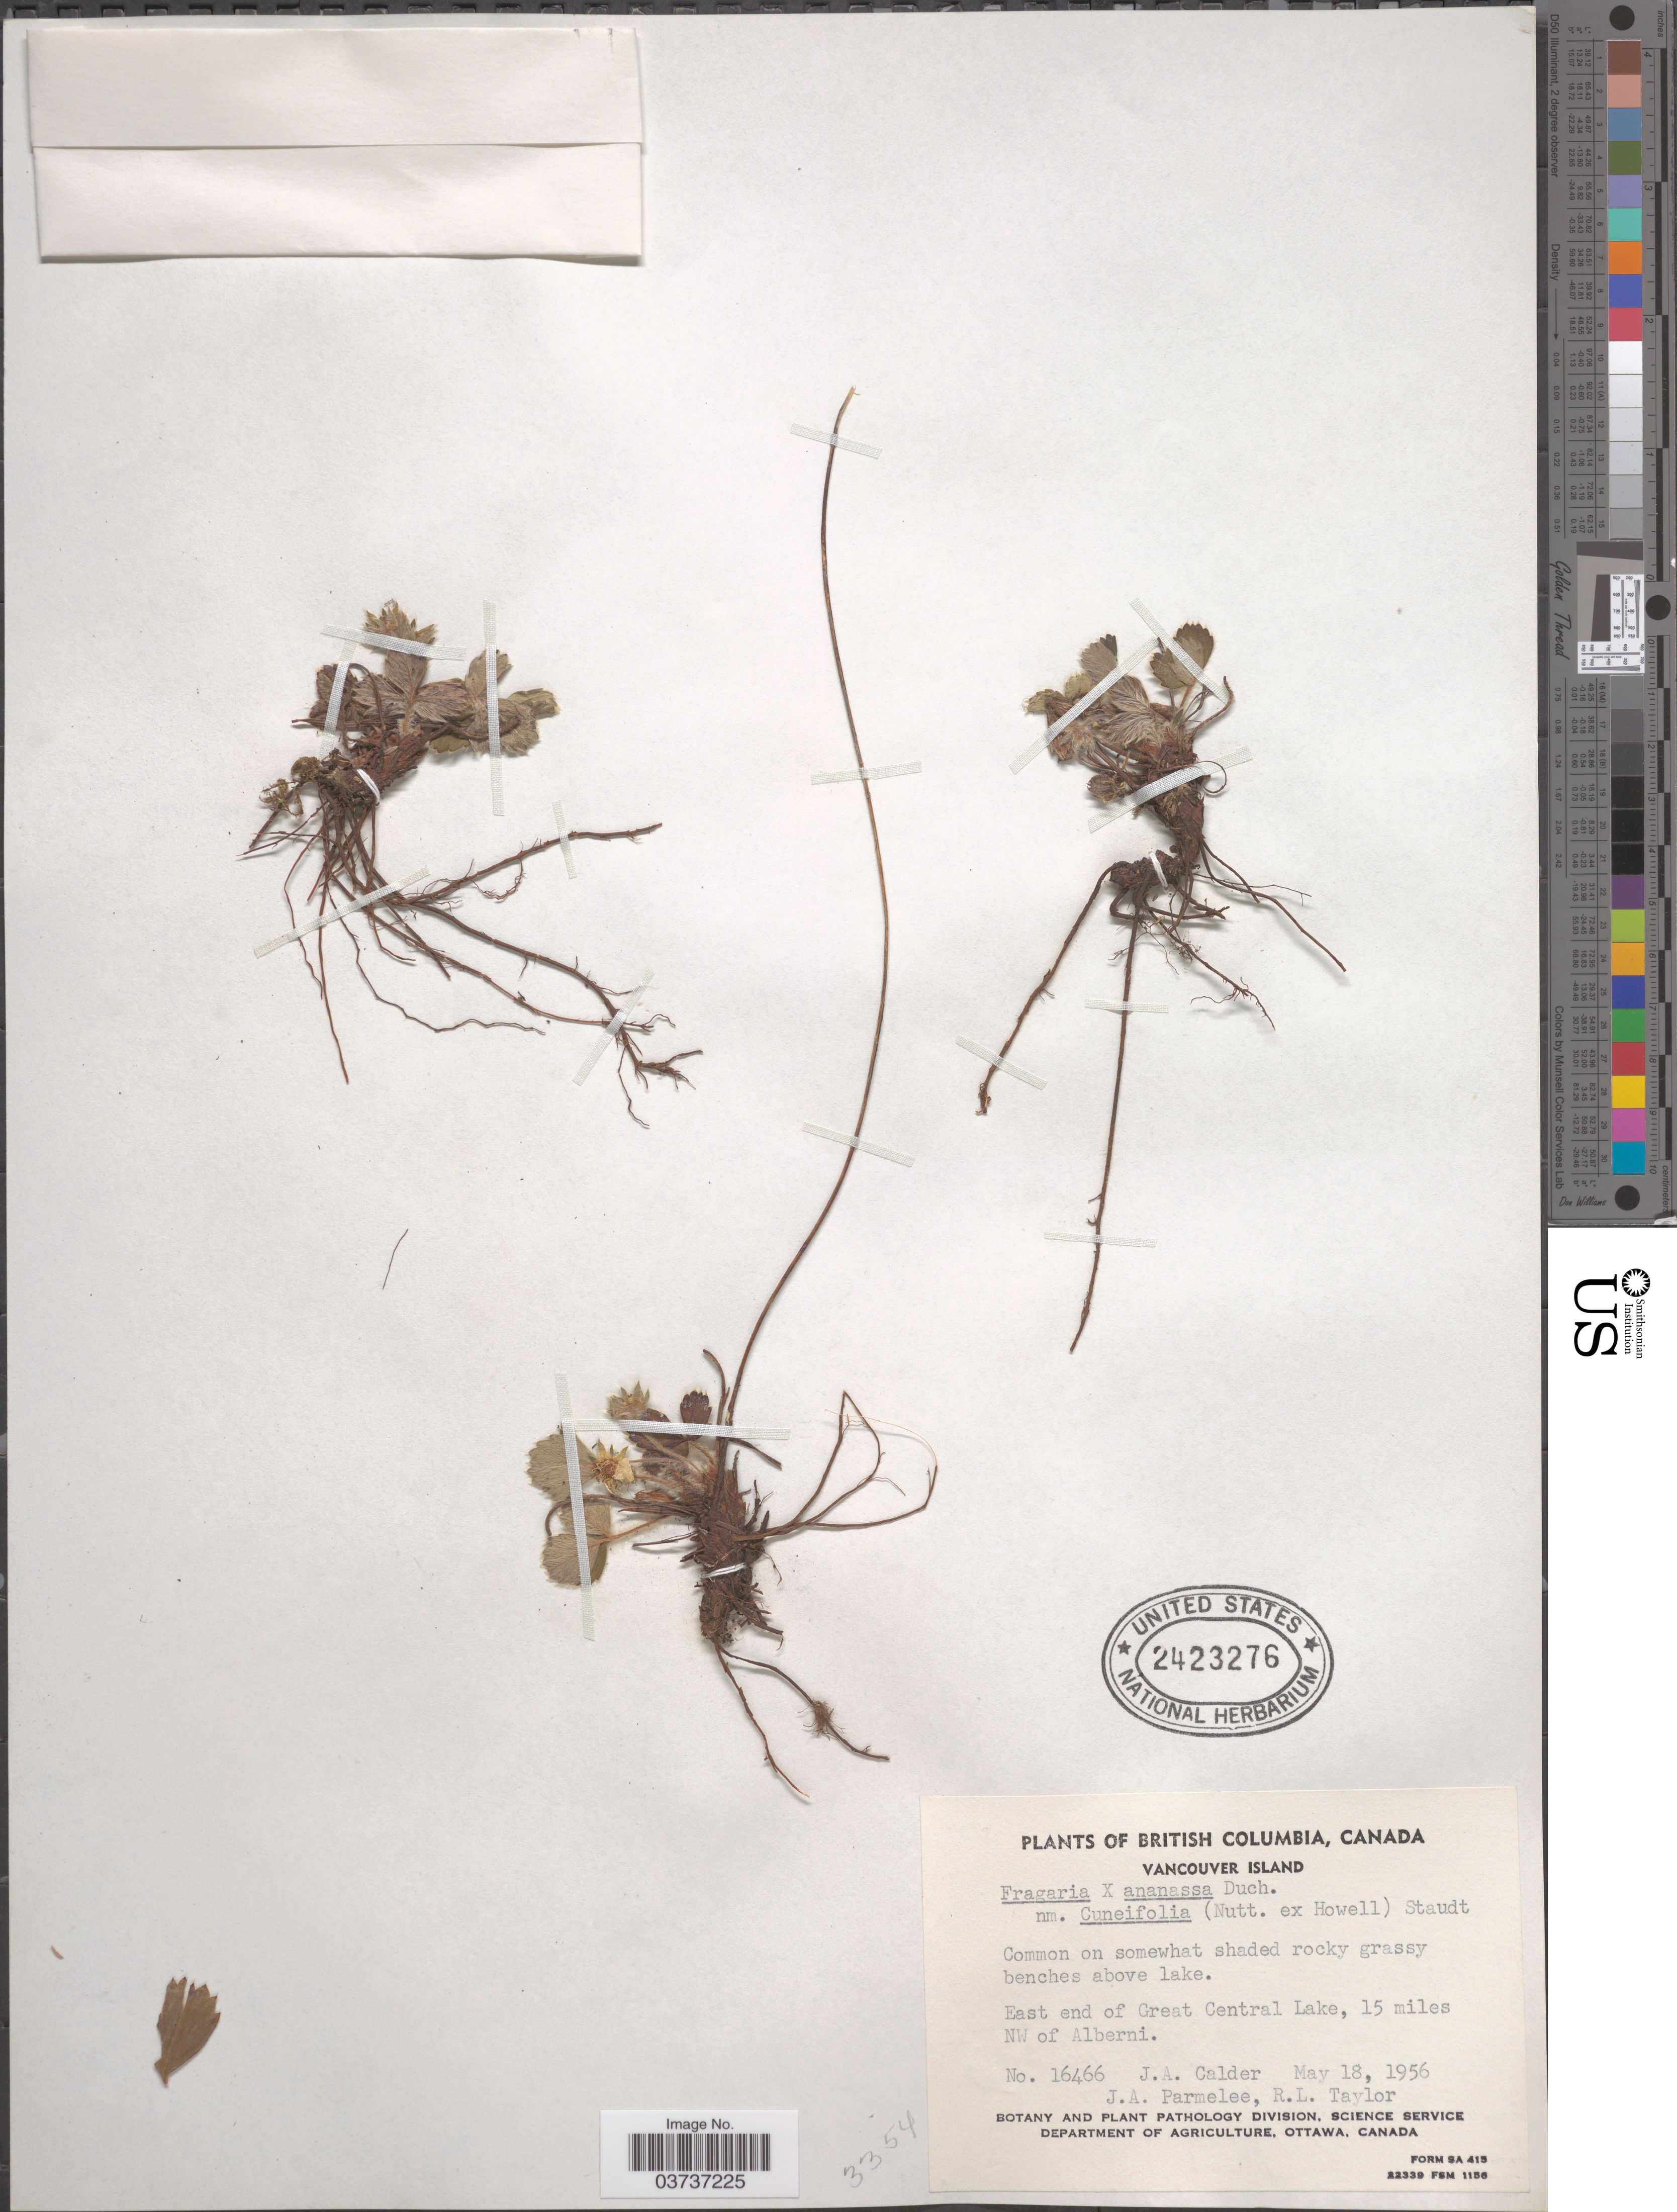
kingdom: Plantae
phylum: Tracheophyta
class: Magnoliopsida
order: Rosales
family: Rosaceae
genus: Fragaria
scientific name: Fragaria cuneifolia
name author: Nutt. ex Howell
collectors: J. A. Calder, J. A. Parmelee & R. Taylor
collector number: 16466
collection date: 1956-05-18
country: Canada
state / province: British Columbia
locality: Vancouver Island. East end of Great Central Lake, 15 miles NW of Alberni.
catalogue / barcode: US 2423276